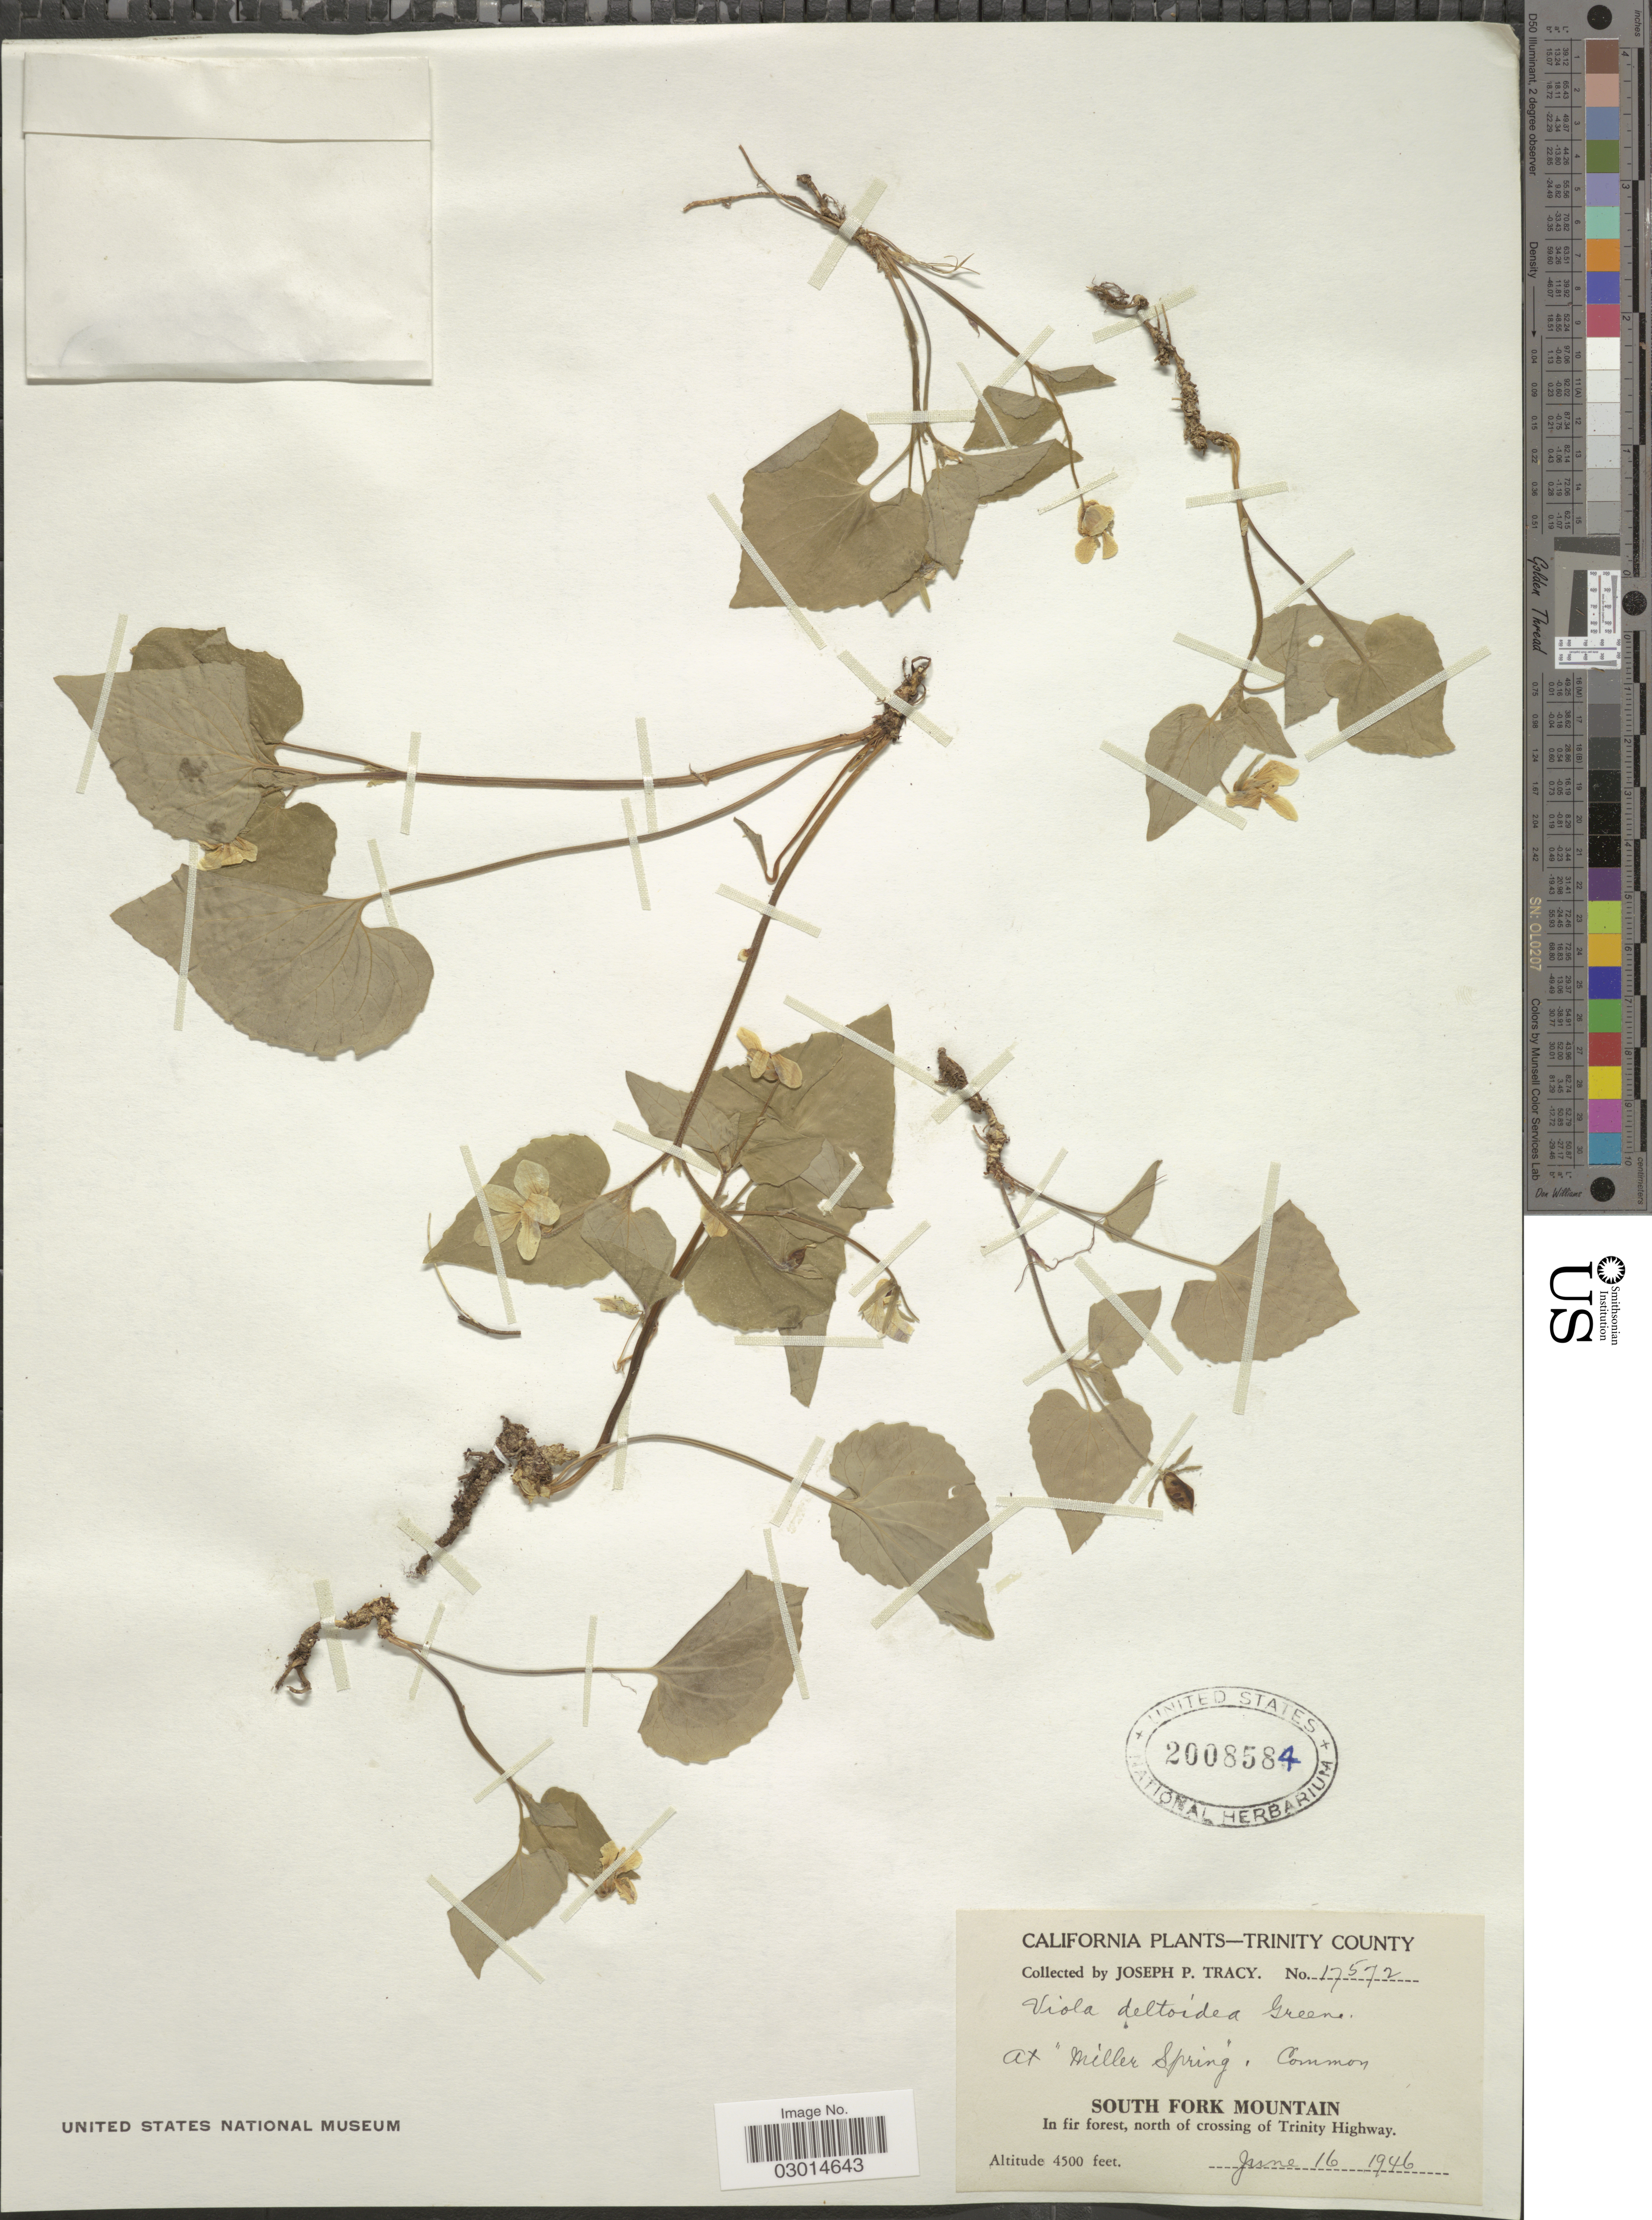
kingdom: Plantae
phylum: Tracheophyta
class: Magnoliopsida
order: Malpighiales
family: Violaceae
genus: Viola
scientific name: Viola deltoidea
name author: Yatabe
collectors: J. Tracy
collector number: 17572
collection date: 1946-06-16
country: United States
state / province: California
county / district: Trinity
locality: Trinity County, at "Miller Spring", South Fork Mountain, in fir forest, north of crossing of Trinity Highway.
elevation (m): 1372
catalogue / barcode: US 2008584